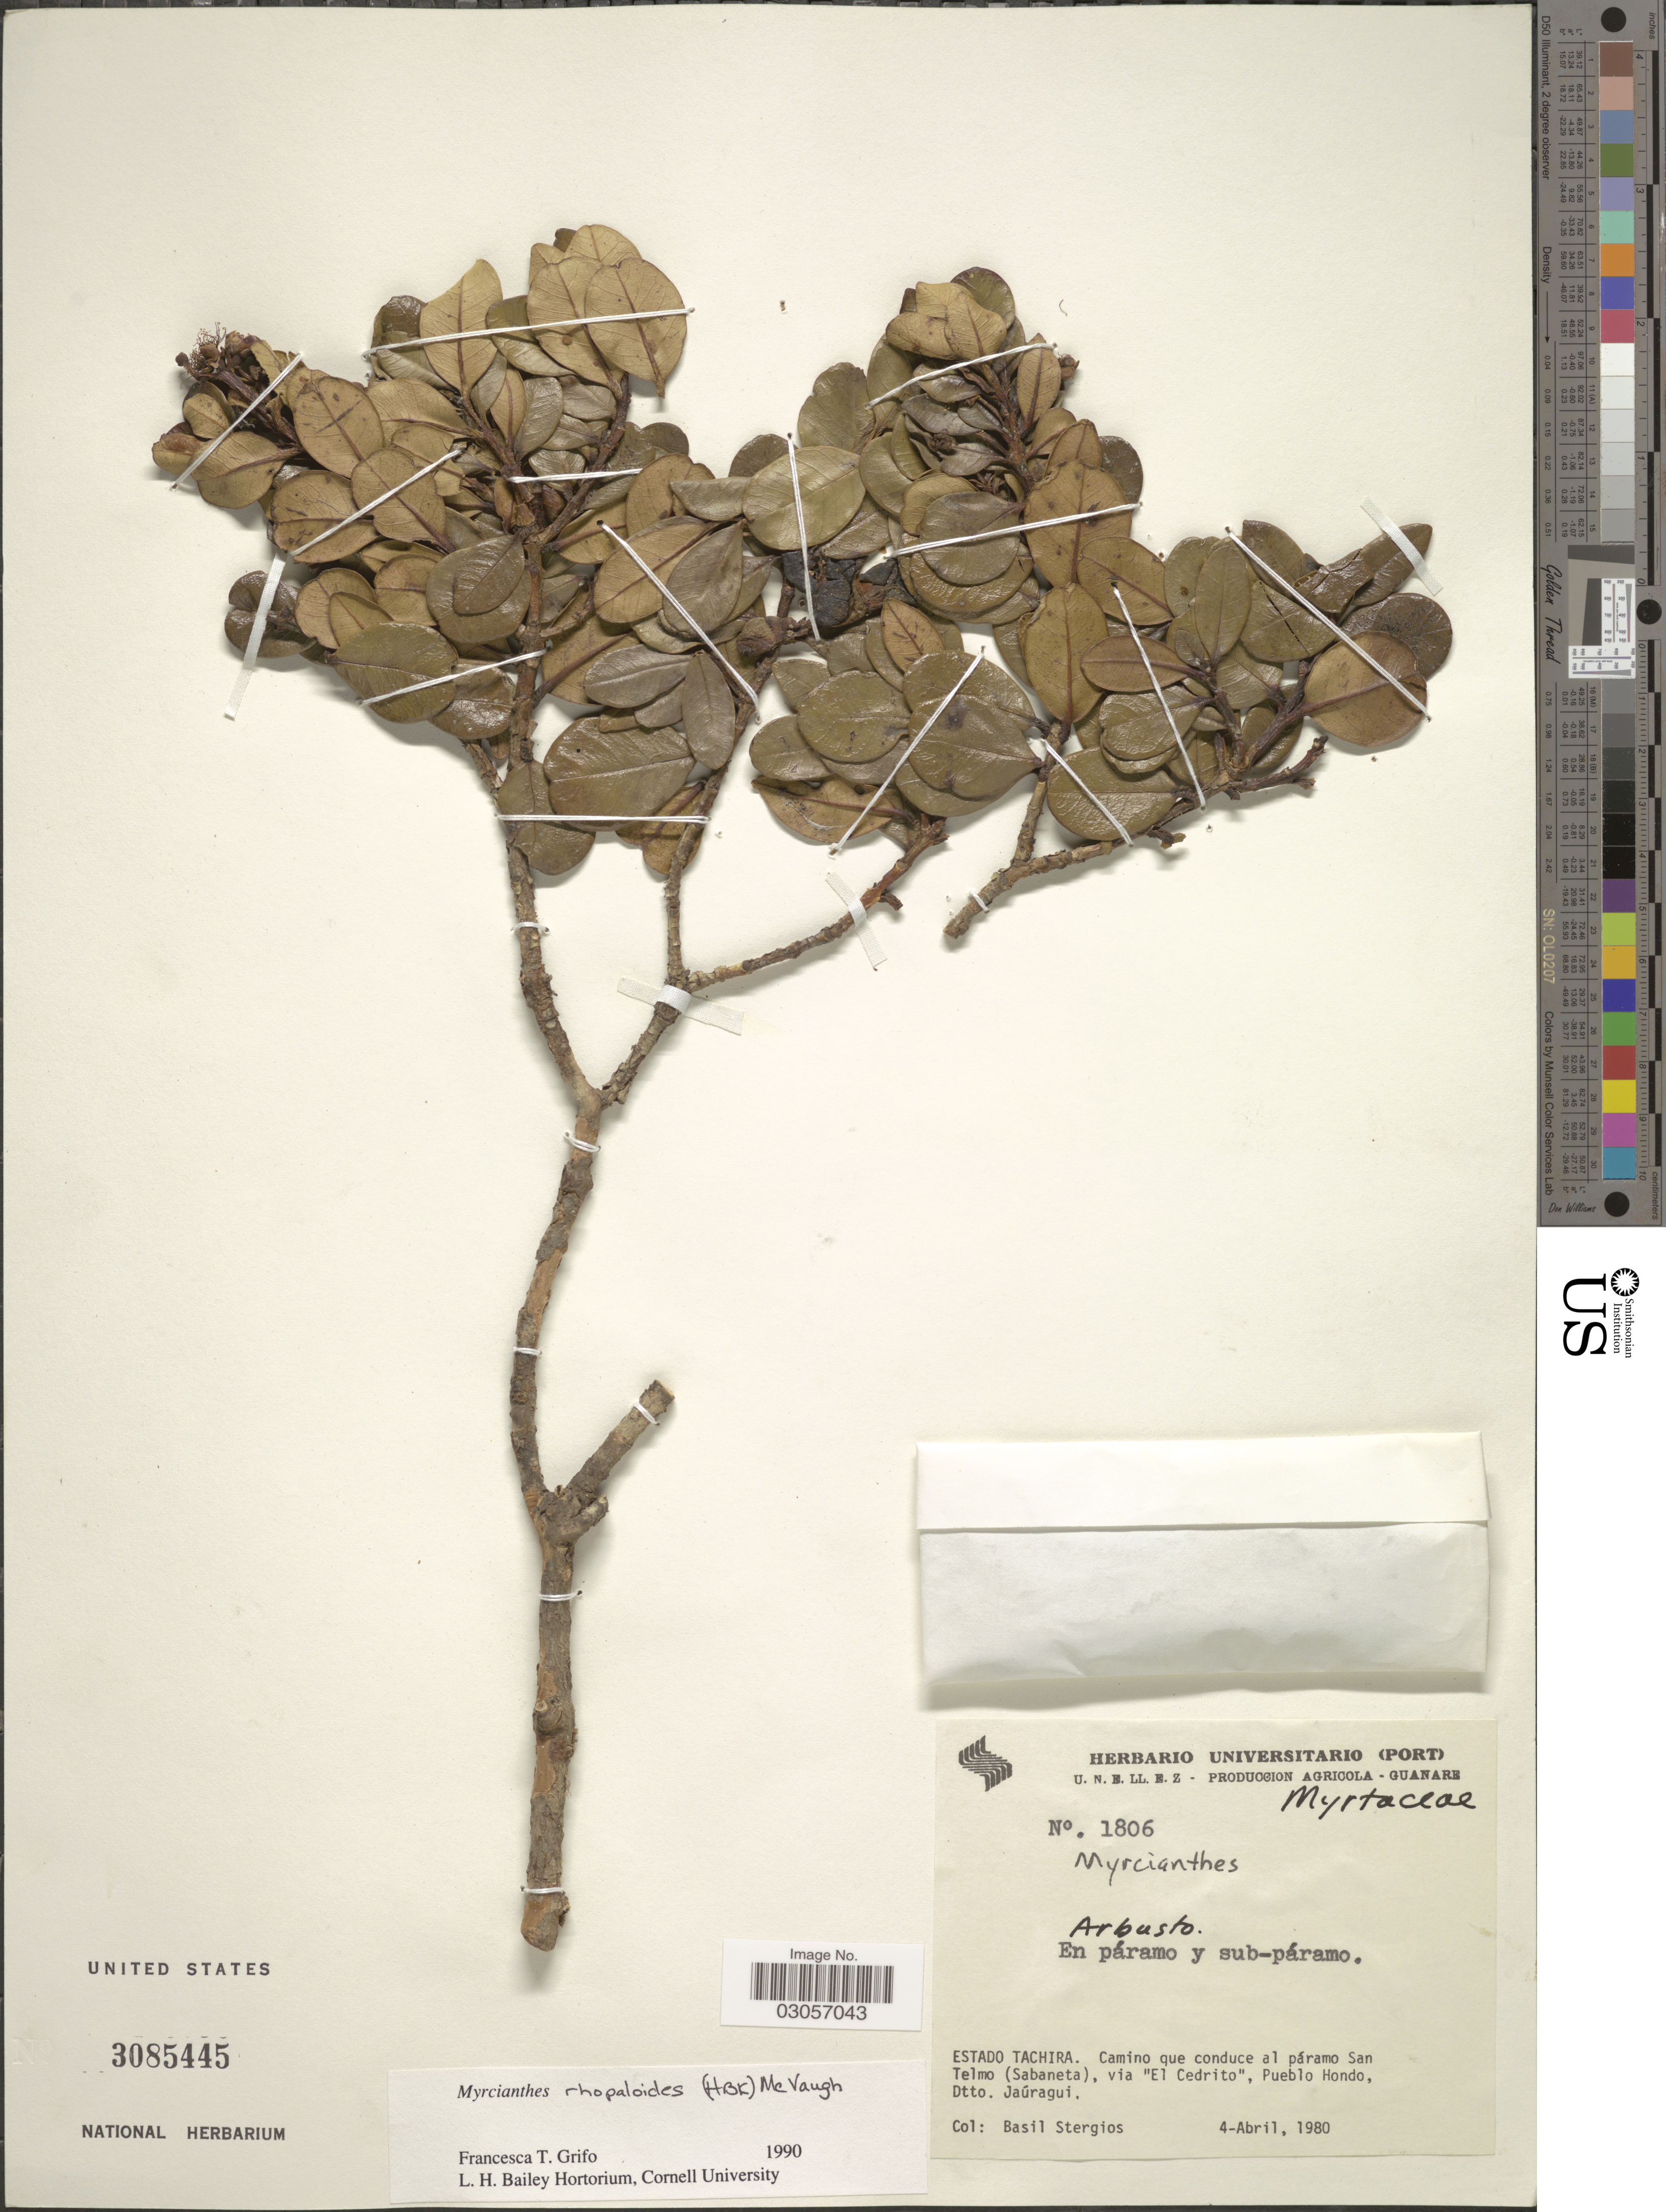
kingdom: Plantae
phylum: Tracheophyta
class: Magnoliopsida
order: Myrtales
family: Myrtaceae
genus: Myrcianthes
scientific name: Myrcianthes rhopaloides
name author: (Kunth) McVaugh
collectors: B. G. Stergios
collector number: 1806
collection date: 1980-04-04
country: Venezuela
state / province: Táchira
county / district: Jaúregui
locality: Páramo San Telmo (Sabaneta), via "El Cedrito", Pueblo Hondo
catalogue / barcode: US 3085445